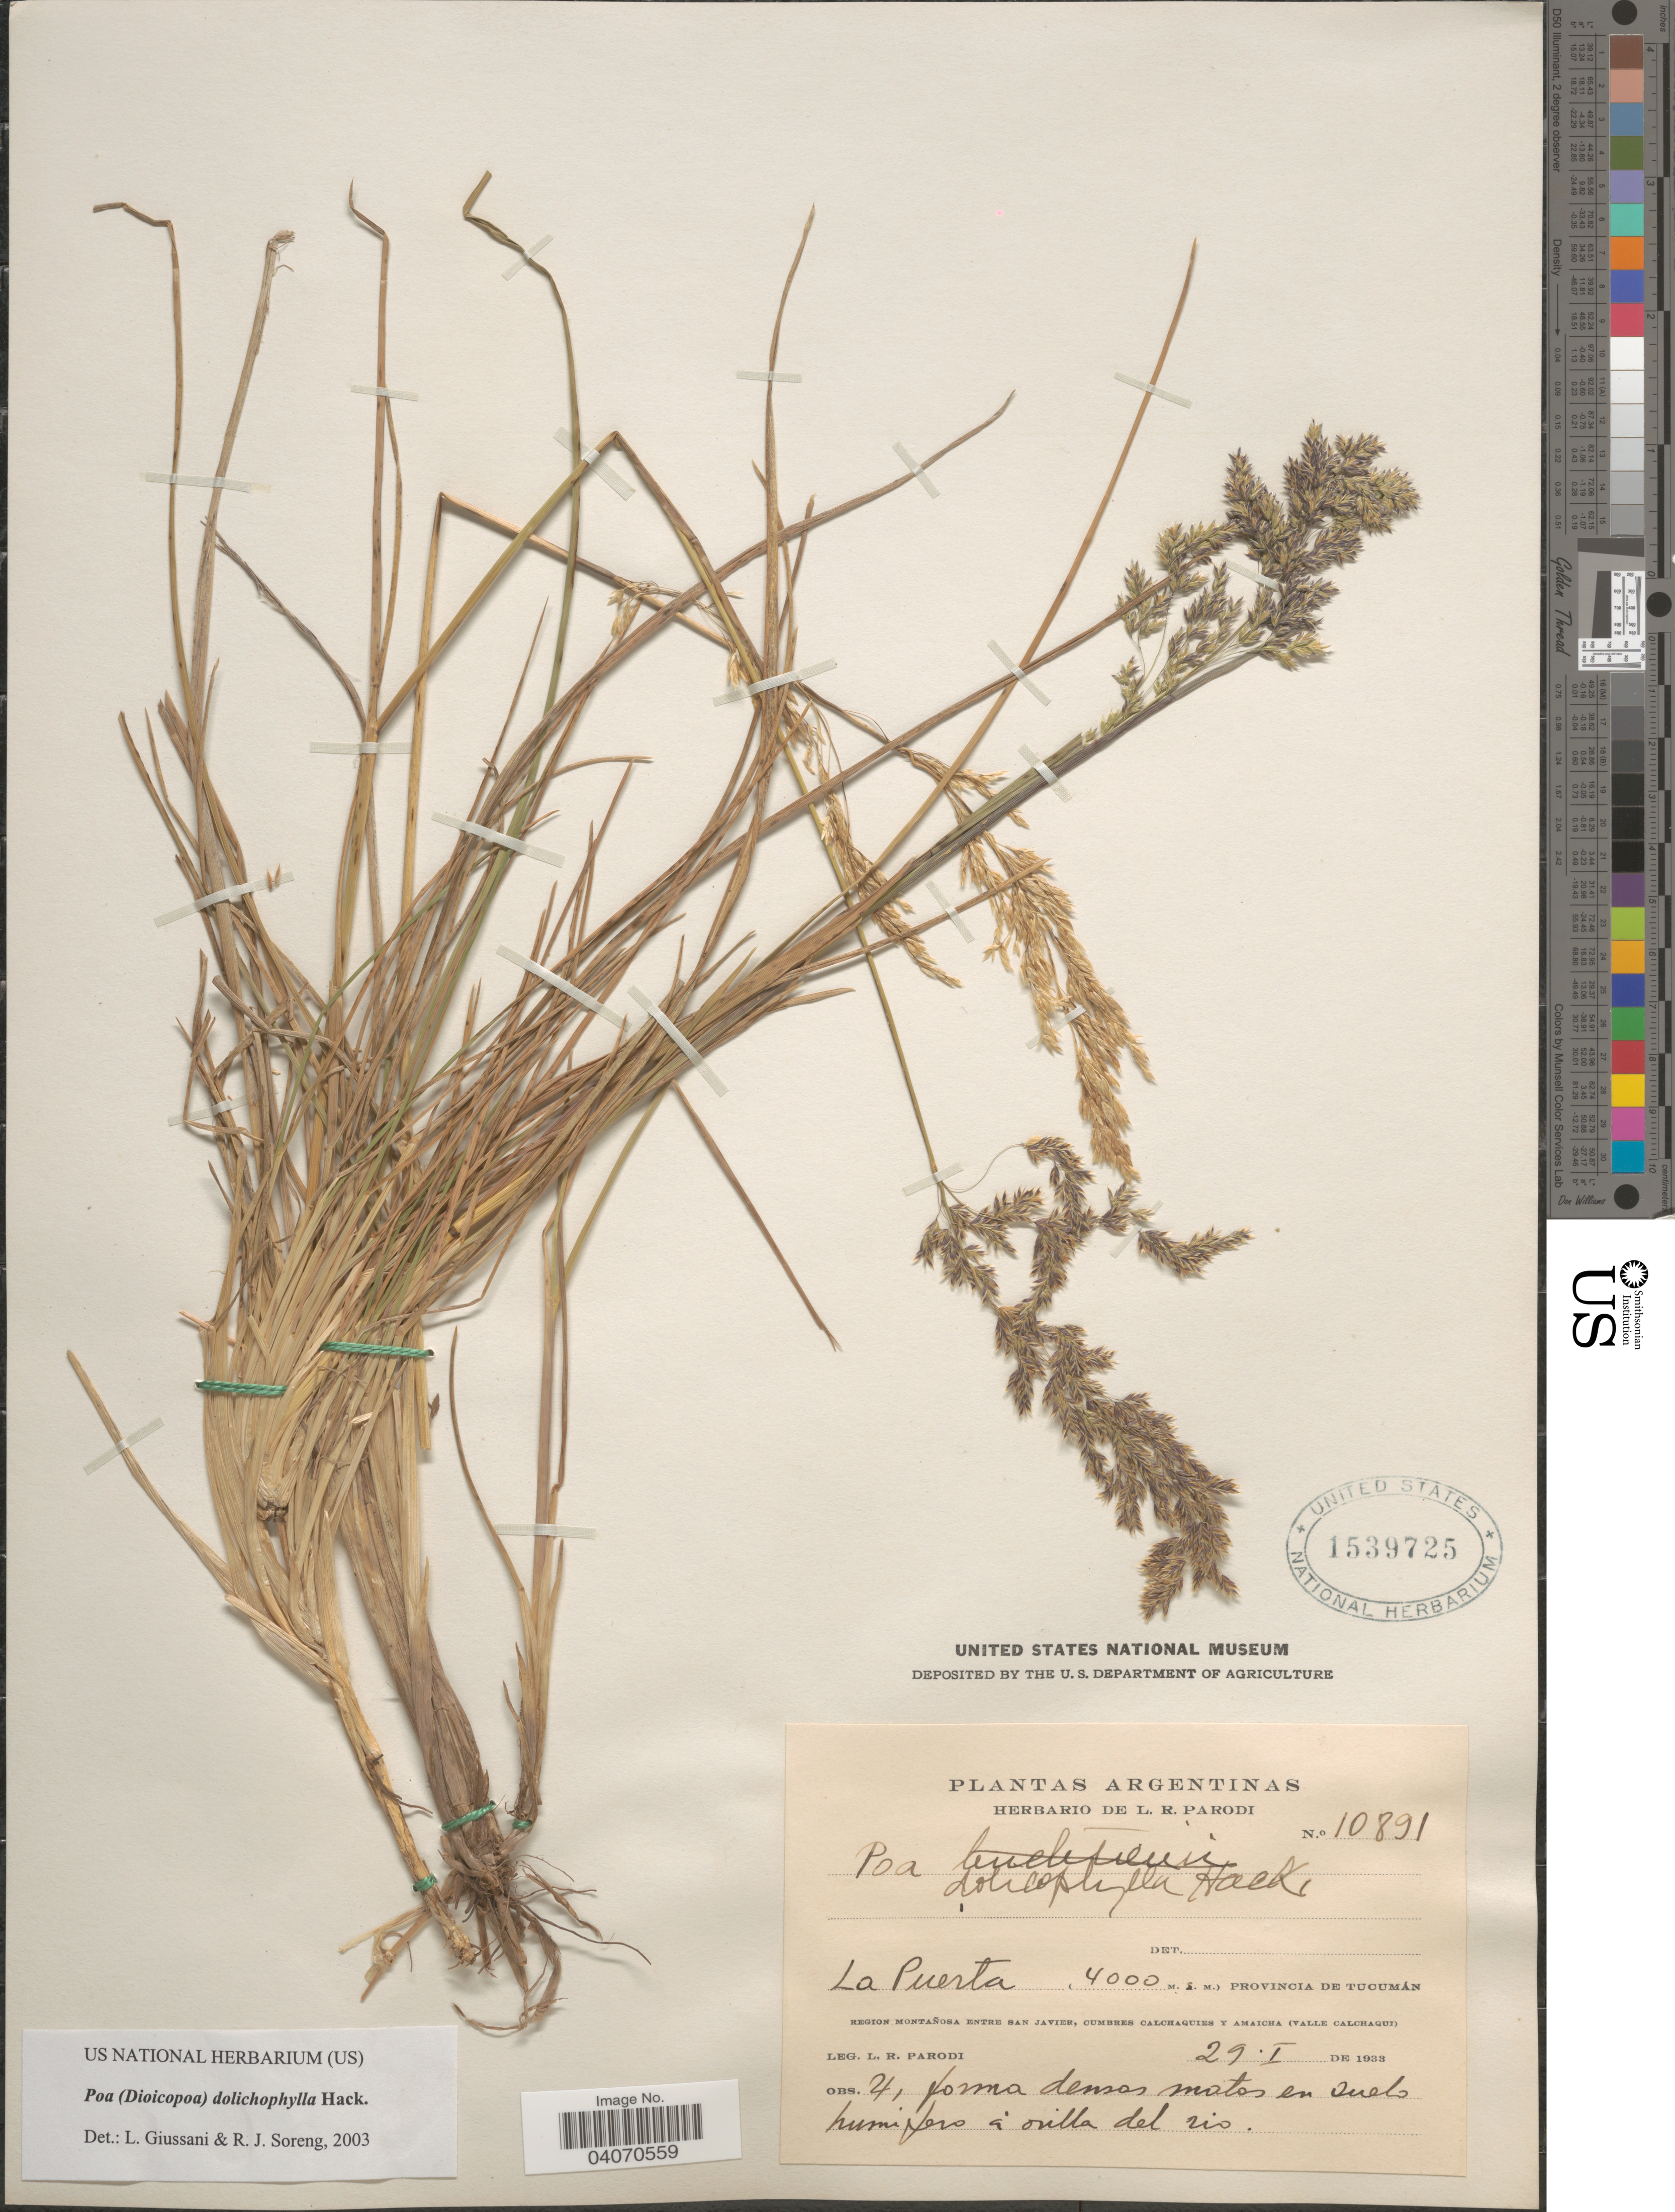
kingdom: Plantae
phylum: Tracheophyta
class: Liliopsida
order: Poales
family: Poaceae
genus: Poa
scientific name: Poa dolichophylla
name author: Hack.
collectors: L. R. Parodi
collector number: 10891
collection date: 1933-01-29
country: Argentina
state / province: Tucuman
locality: La Puerta. Region montañosa entre San Javier, cumbres Calchaquies y Amaicha (valle Calchaqui).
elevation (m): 4000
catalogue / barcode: US 1539725